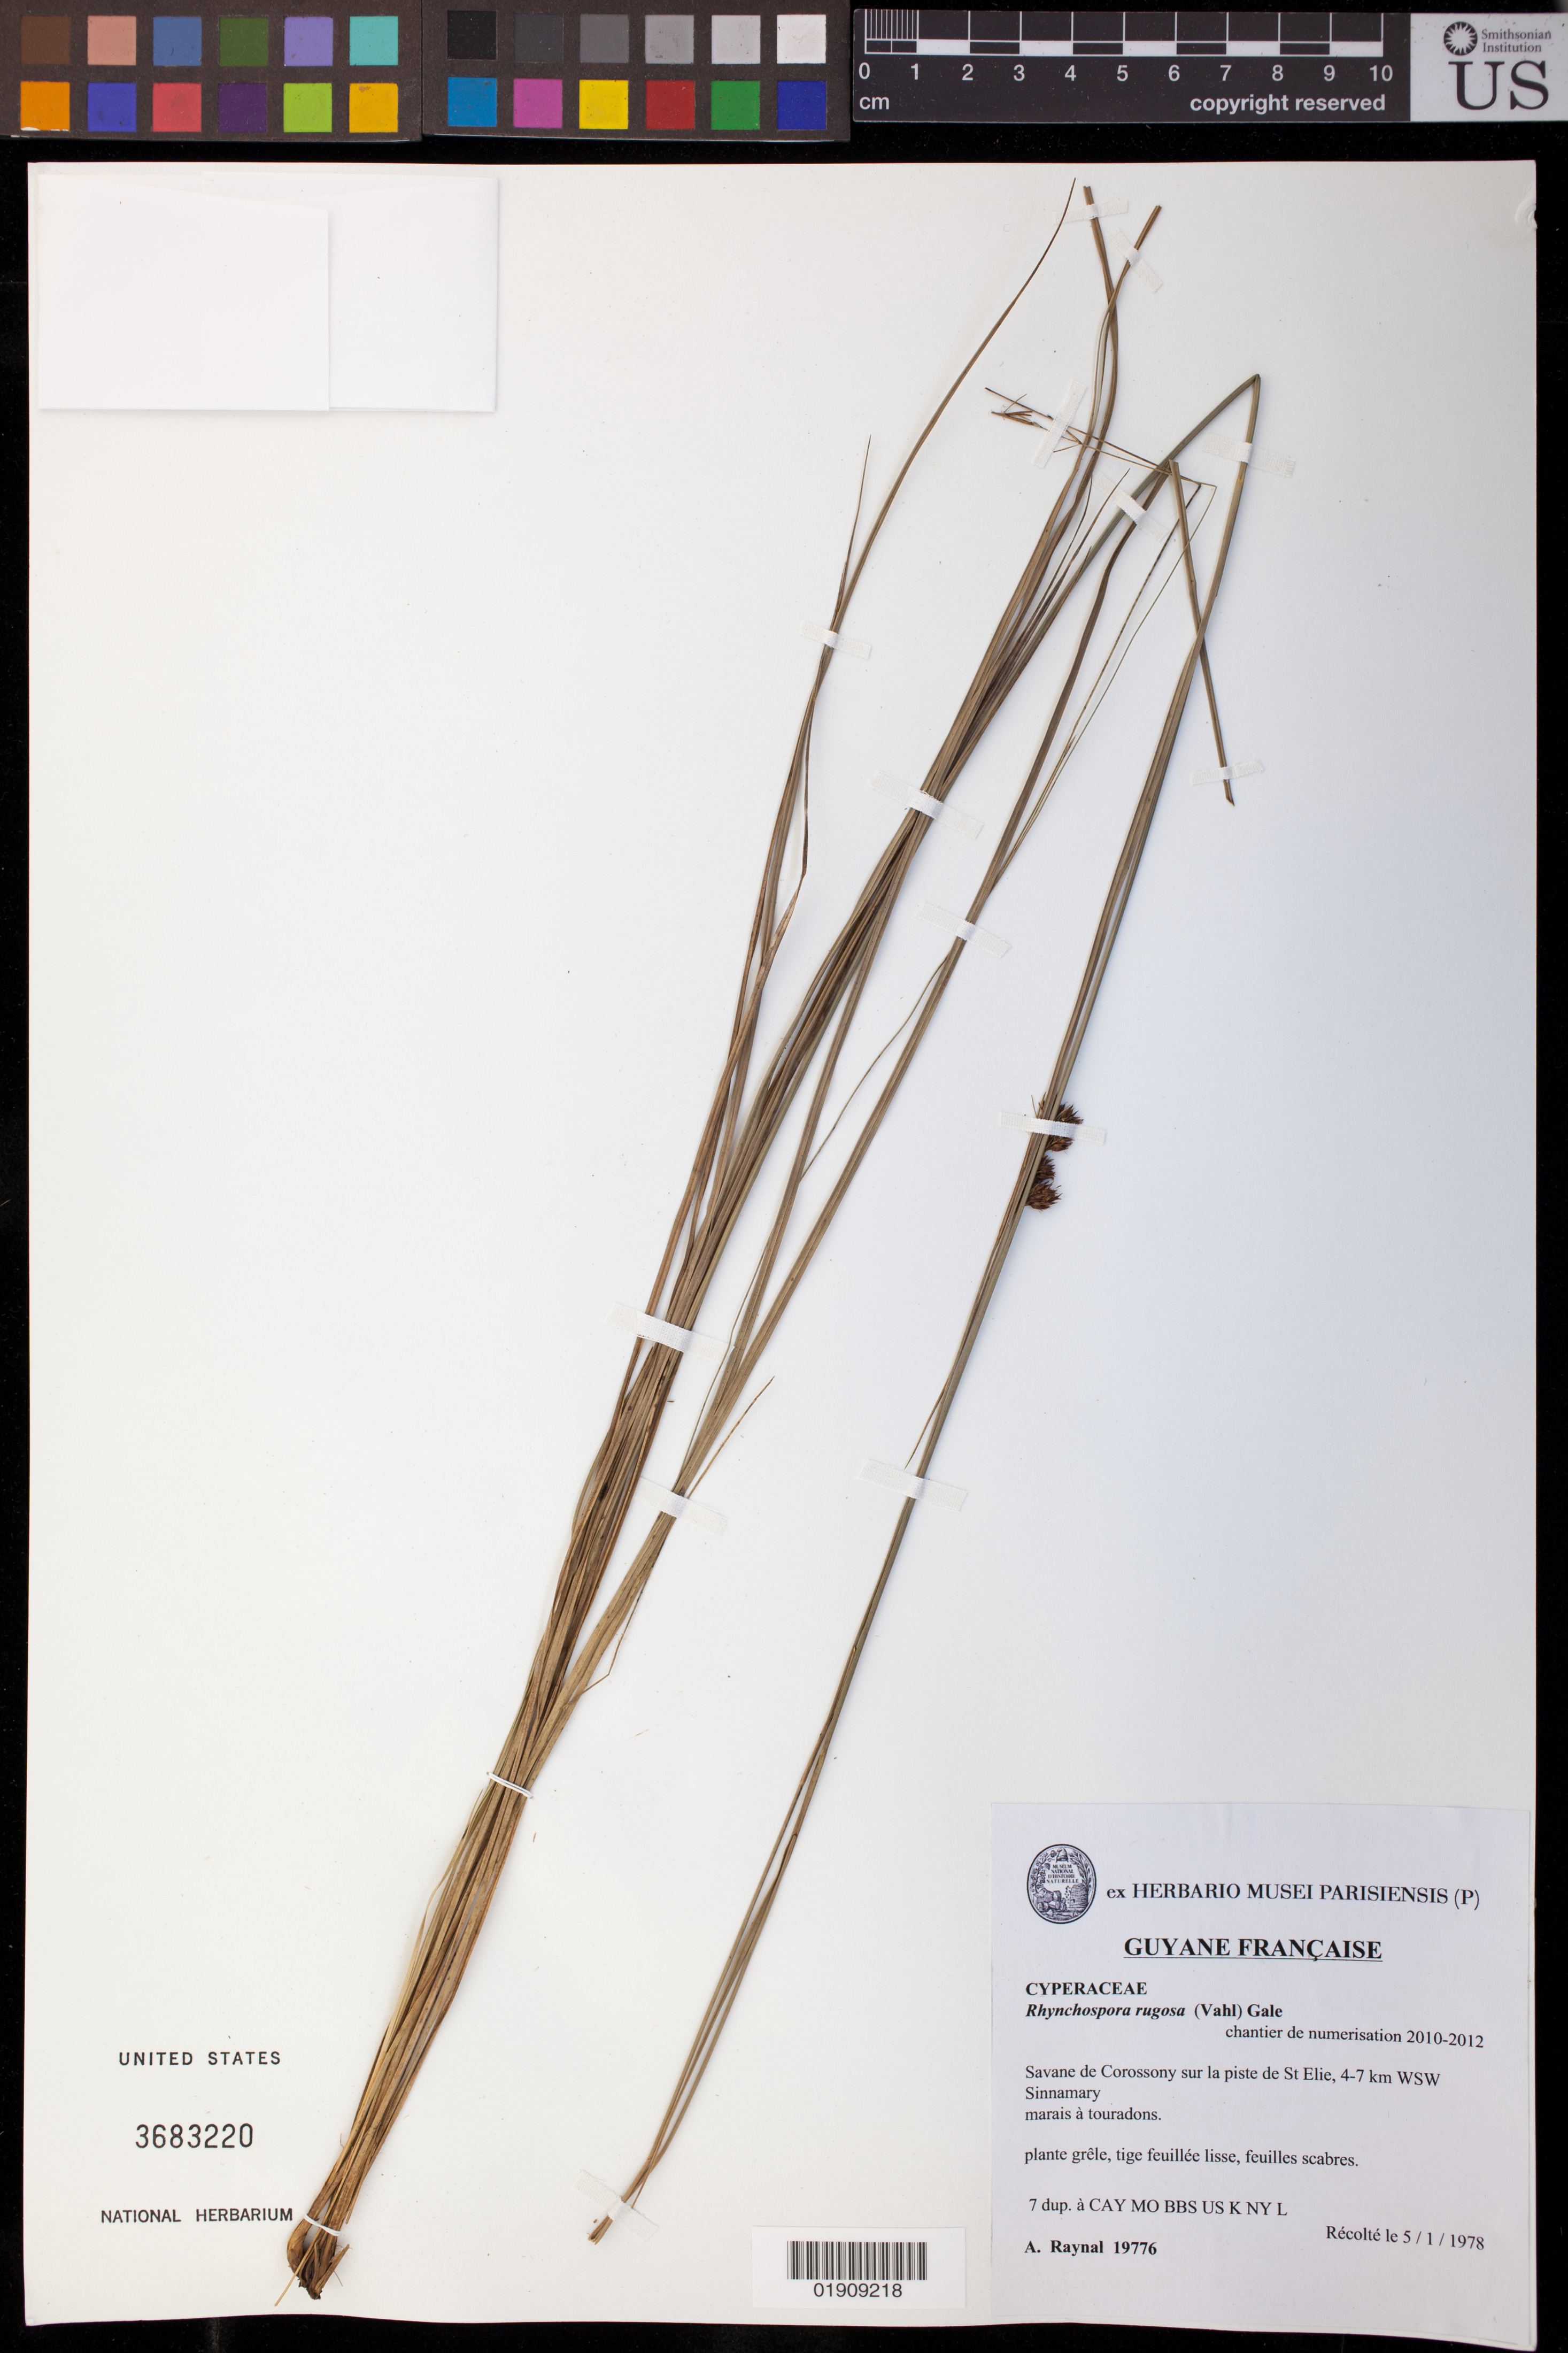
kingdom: Plantae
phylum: Tracheophyta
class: Liliopsida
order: Poales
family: Cyperaceae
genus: Rhynchospora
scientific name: Rhynchospora rugosa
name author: (Vahl) Gale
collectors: A. M. Raynal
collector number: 19776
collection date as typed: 5-Jan-78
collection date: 1978-01-05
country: French Guiana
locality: Savane de Corossony, sur la piste de St Elie, 4-7 km WSW de Sinnamary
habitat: Marais a touradons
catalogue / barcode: US 3683220